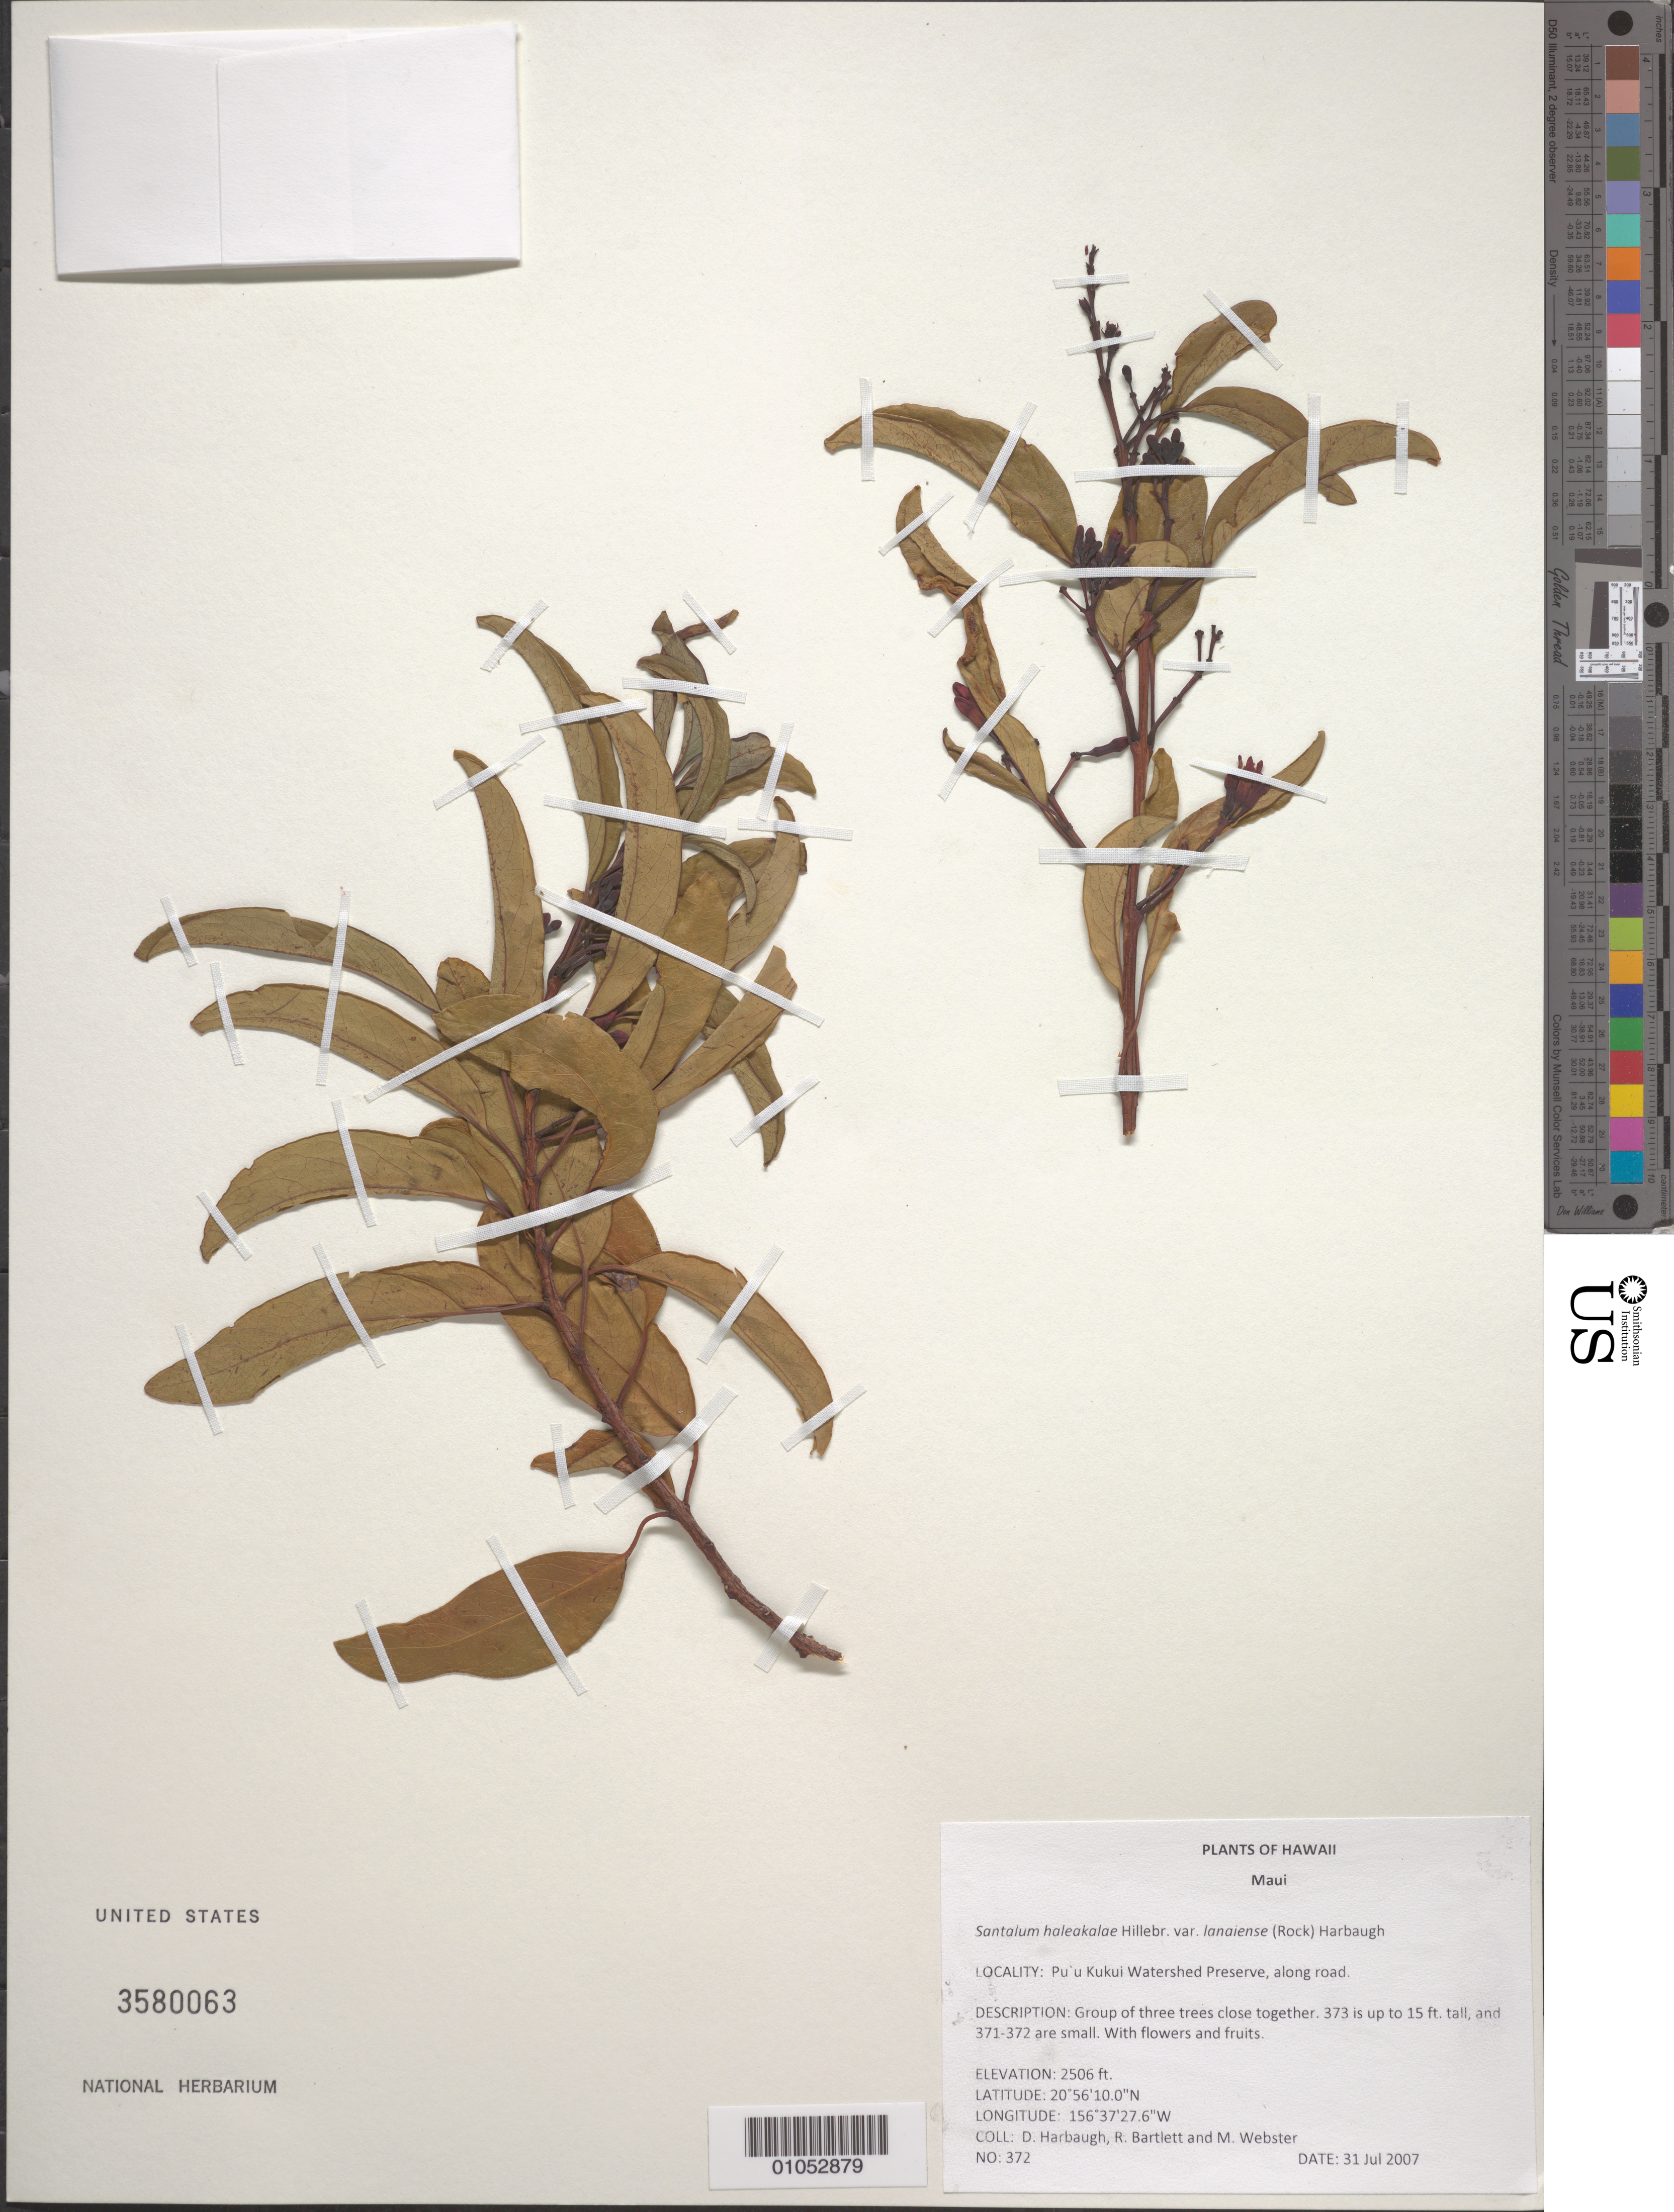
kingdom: Plantae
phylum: Tracheophyta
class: Magnoliopsida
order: Santalales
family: Santalaceae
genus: Santalum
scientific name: Santalum haleakalae var. lanaiense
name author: (Rock) Harbaugh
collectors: D. Harbaugh, R. Bartlett & M. Webster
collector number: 372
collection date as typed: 31 Jul 2007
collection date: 2007-07-31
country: United States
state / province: Hawaii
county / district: Maui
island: Maui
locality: Puu Kukui Watershed Preserve, along road.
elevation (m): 764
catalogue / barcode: US 3580063